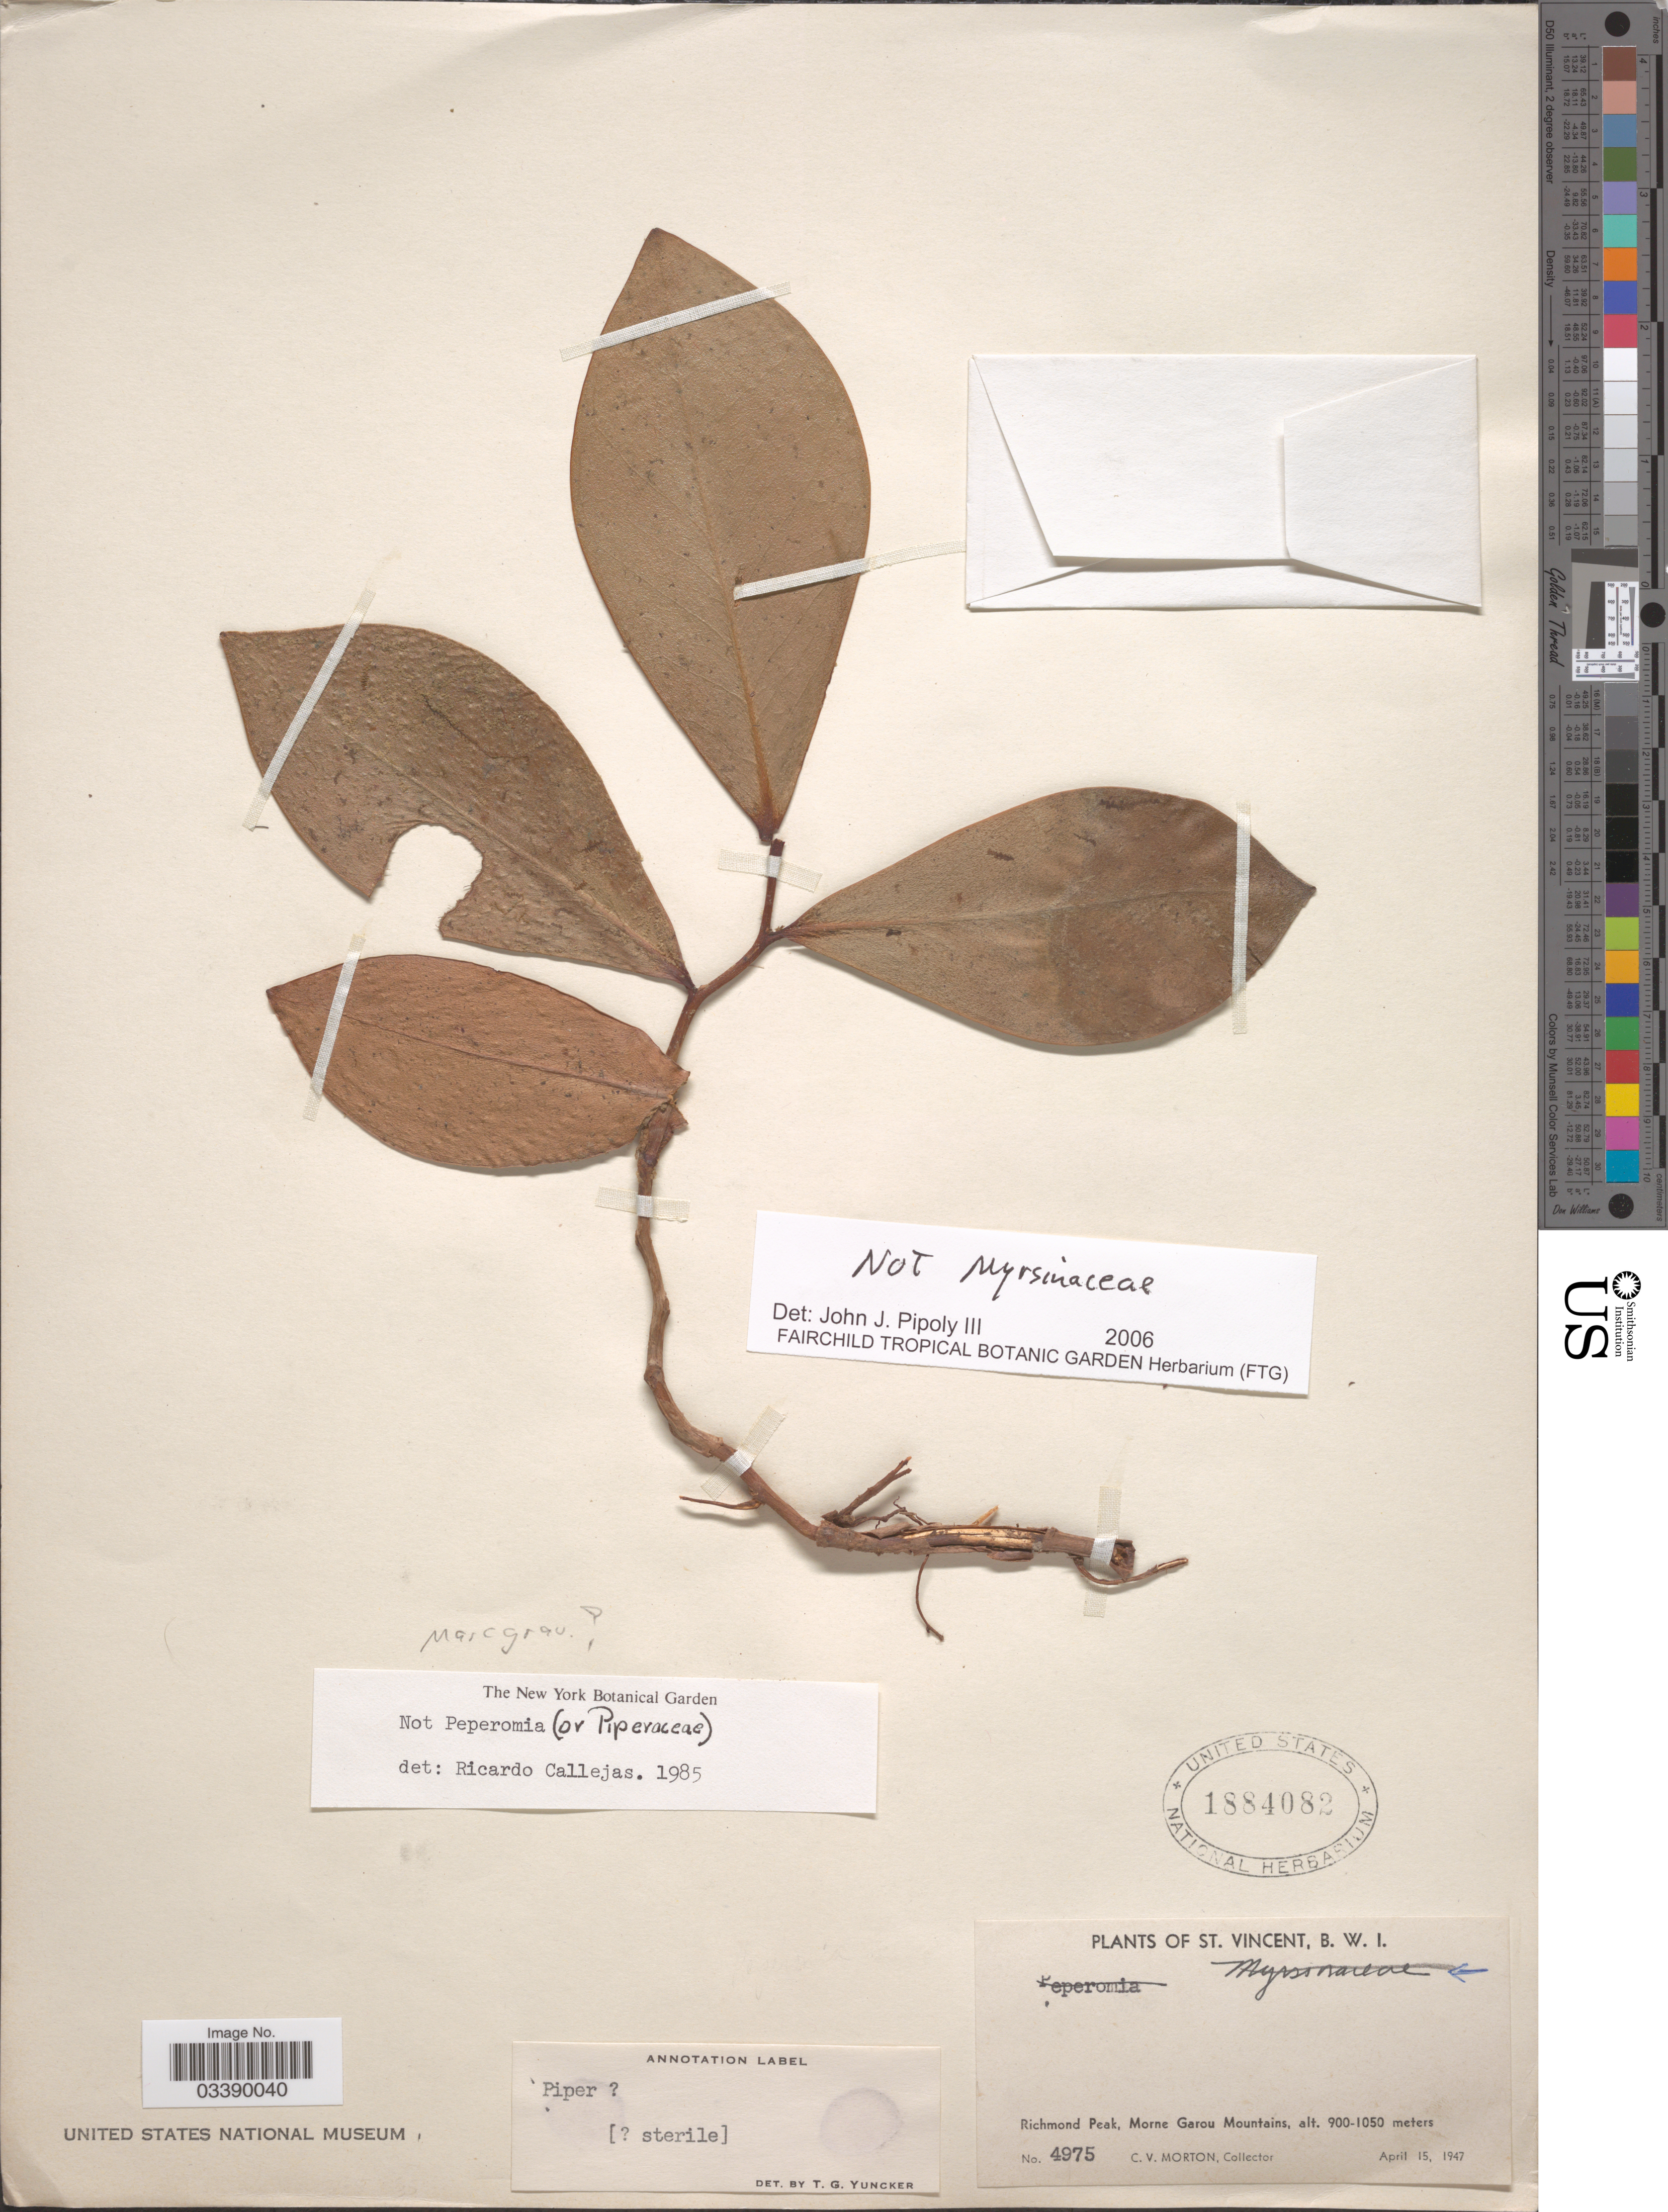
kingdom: Plantae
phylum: Tracheophyta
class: Magnoliopsida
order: Ericales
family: Marcgraviaceae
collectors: C. V. Morton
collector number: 4975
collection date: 1947-04-15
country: St. Vincent - Grenadines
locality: St. Vincent, B. W. I. Richmond Peak, Morne Garou Mountains.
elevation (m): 900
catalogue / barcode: US 1884082